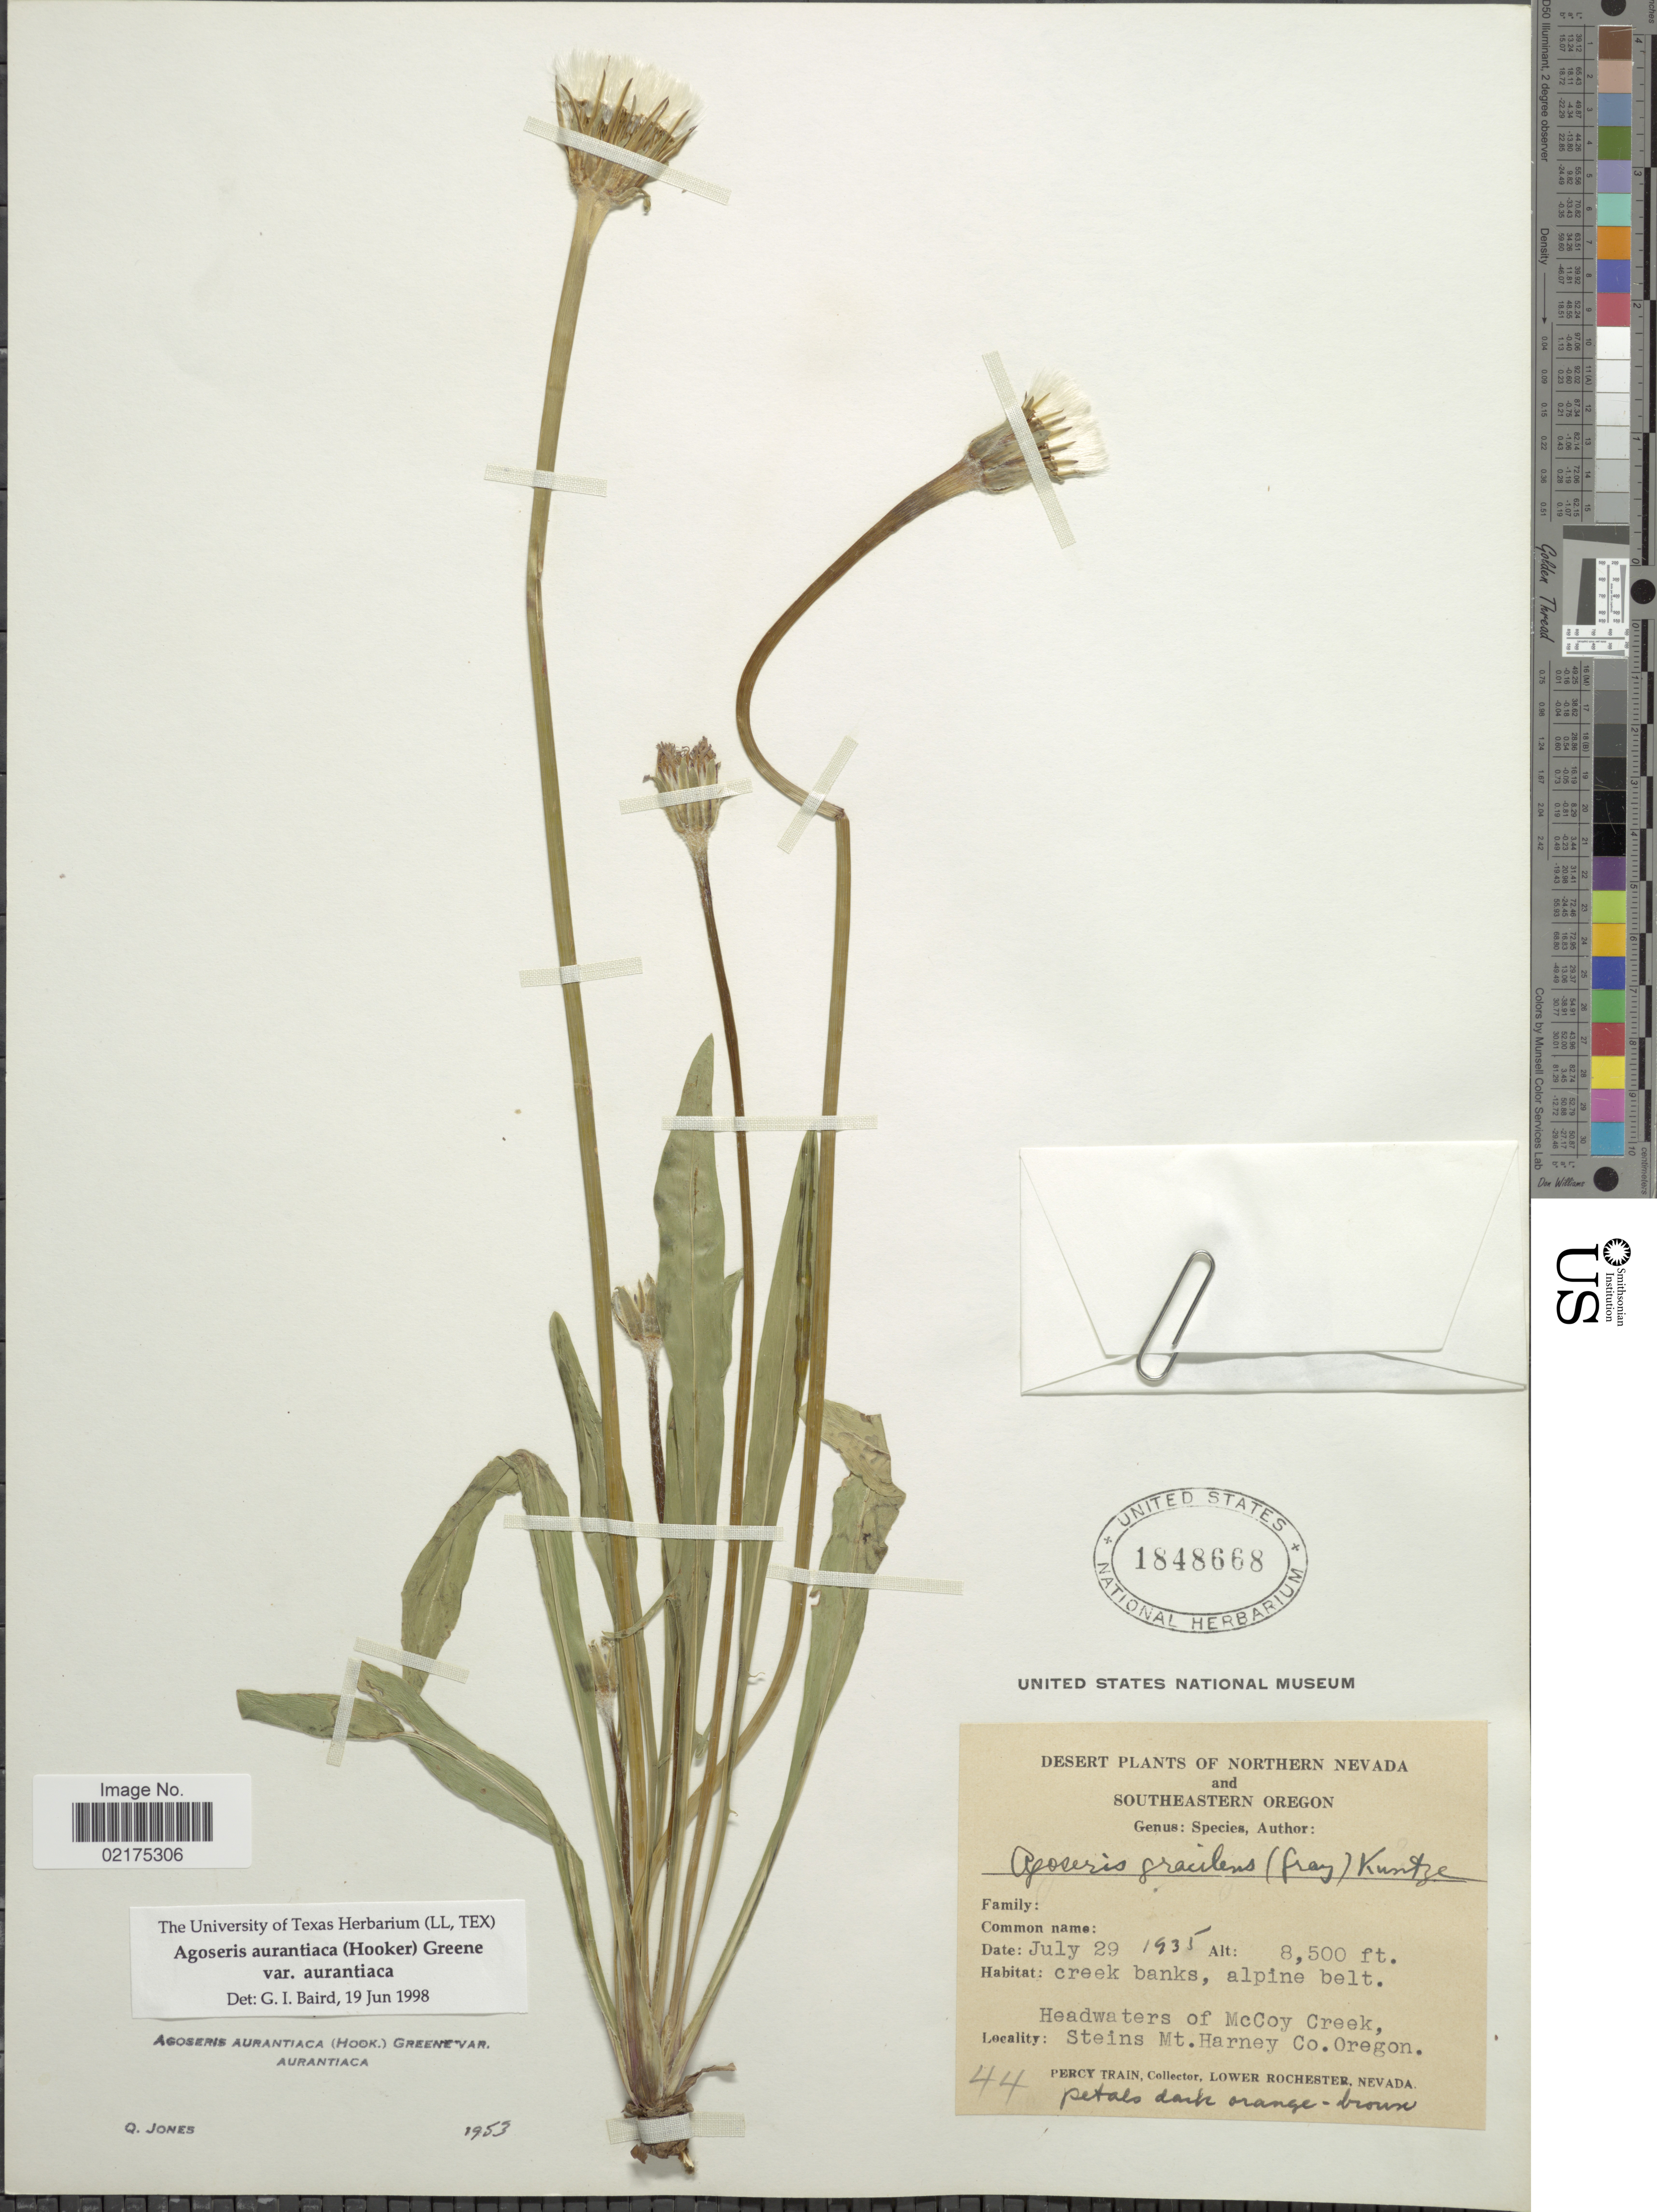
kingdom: Plantae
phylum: Tracheophyta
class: Magnoliopsida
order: Asterales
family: Asteraceae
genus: Agoseris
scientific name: Agoseris aurantiaca var. aurantiaca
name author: (Hook.) Greene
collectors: P. Train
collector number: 44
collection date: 1935-07-29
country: United States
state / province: Oregon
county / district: Harney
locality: Norhern Nevada and Southeastern Oregon, Headwaters of McCoy Creek, Steins Mt. Harney Co. Oregon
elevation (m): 2591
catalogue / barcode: US 1848668